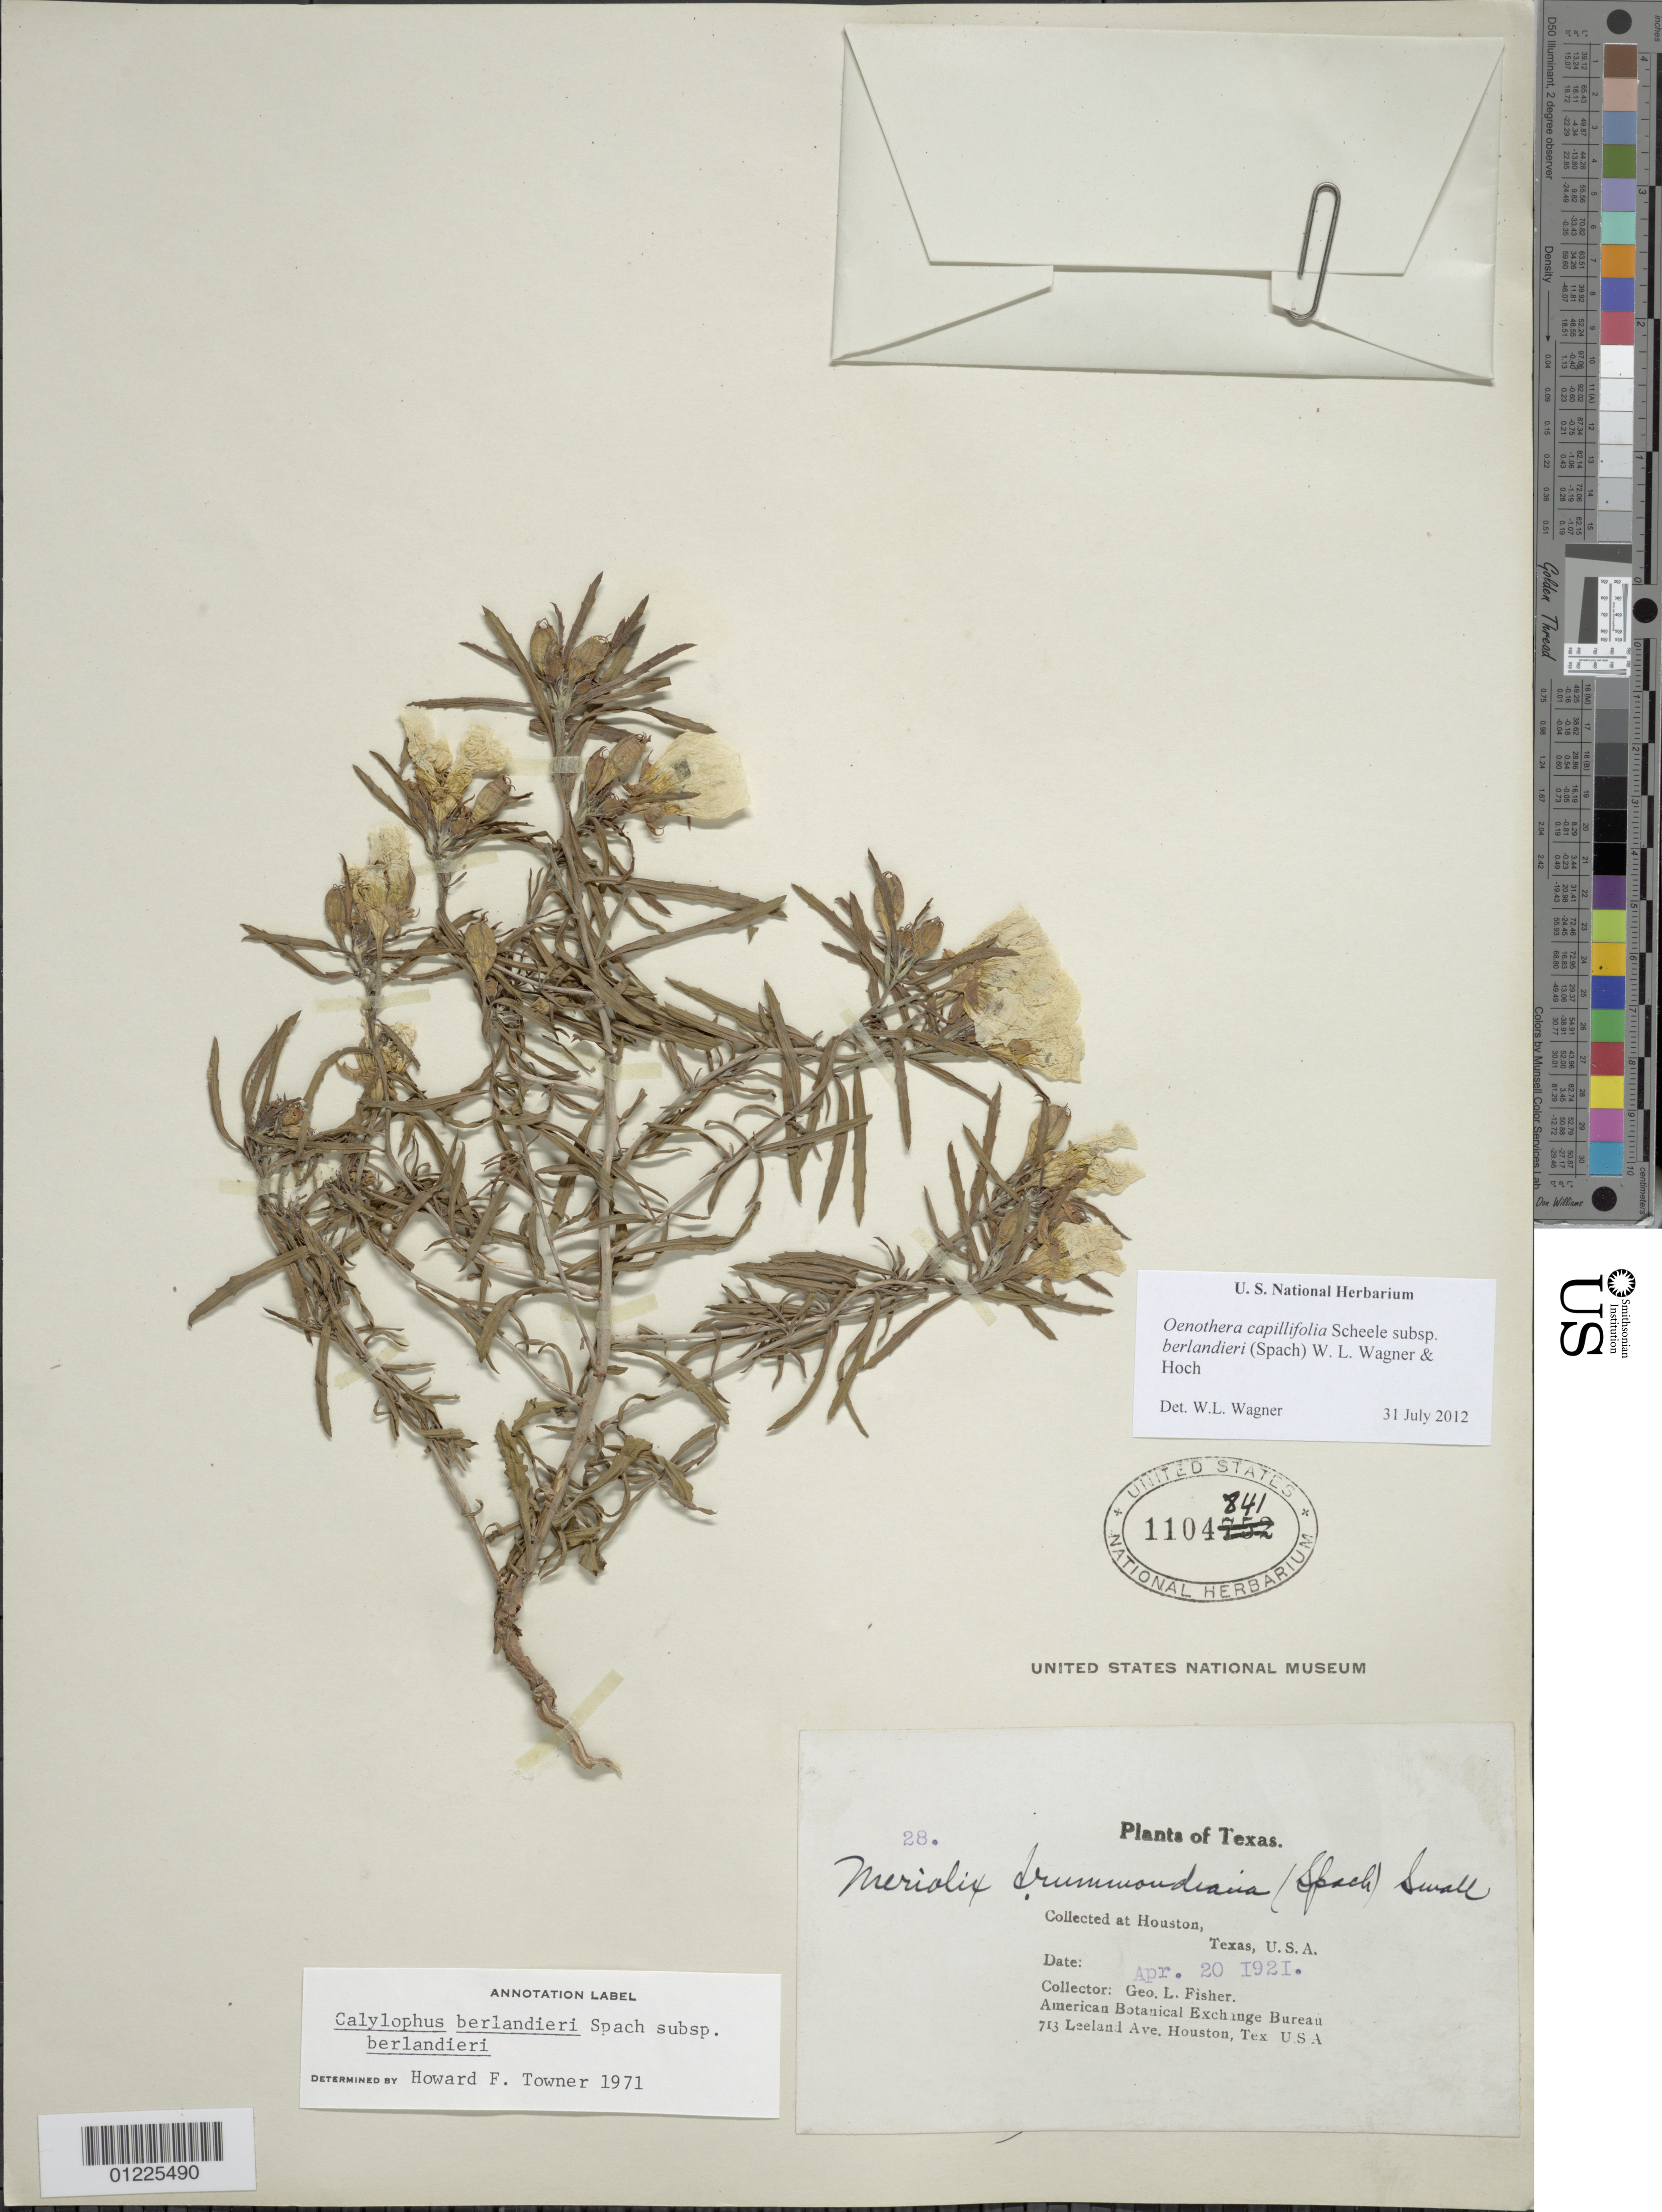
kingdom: Plantae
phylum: Tracheophyta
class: Magnoliopsida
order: Myrtales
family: Onagraceae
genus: Oenothera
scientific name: Oenothera capillifolia subsp. berlandieri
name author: (Spach) W.L. Wagner & Hoch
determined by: Wagner, W. L., (BOT), Smithsonian Institution - National Museum of Natural History (UNITED STATES)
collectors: G. L. Fisher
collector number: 28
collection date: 1921-04-20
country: United States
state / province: Texas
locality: Houston.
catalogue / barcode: US 1104841